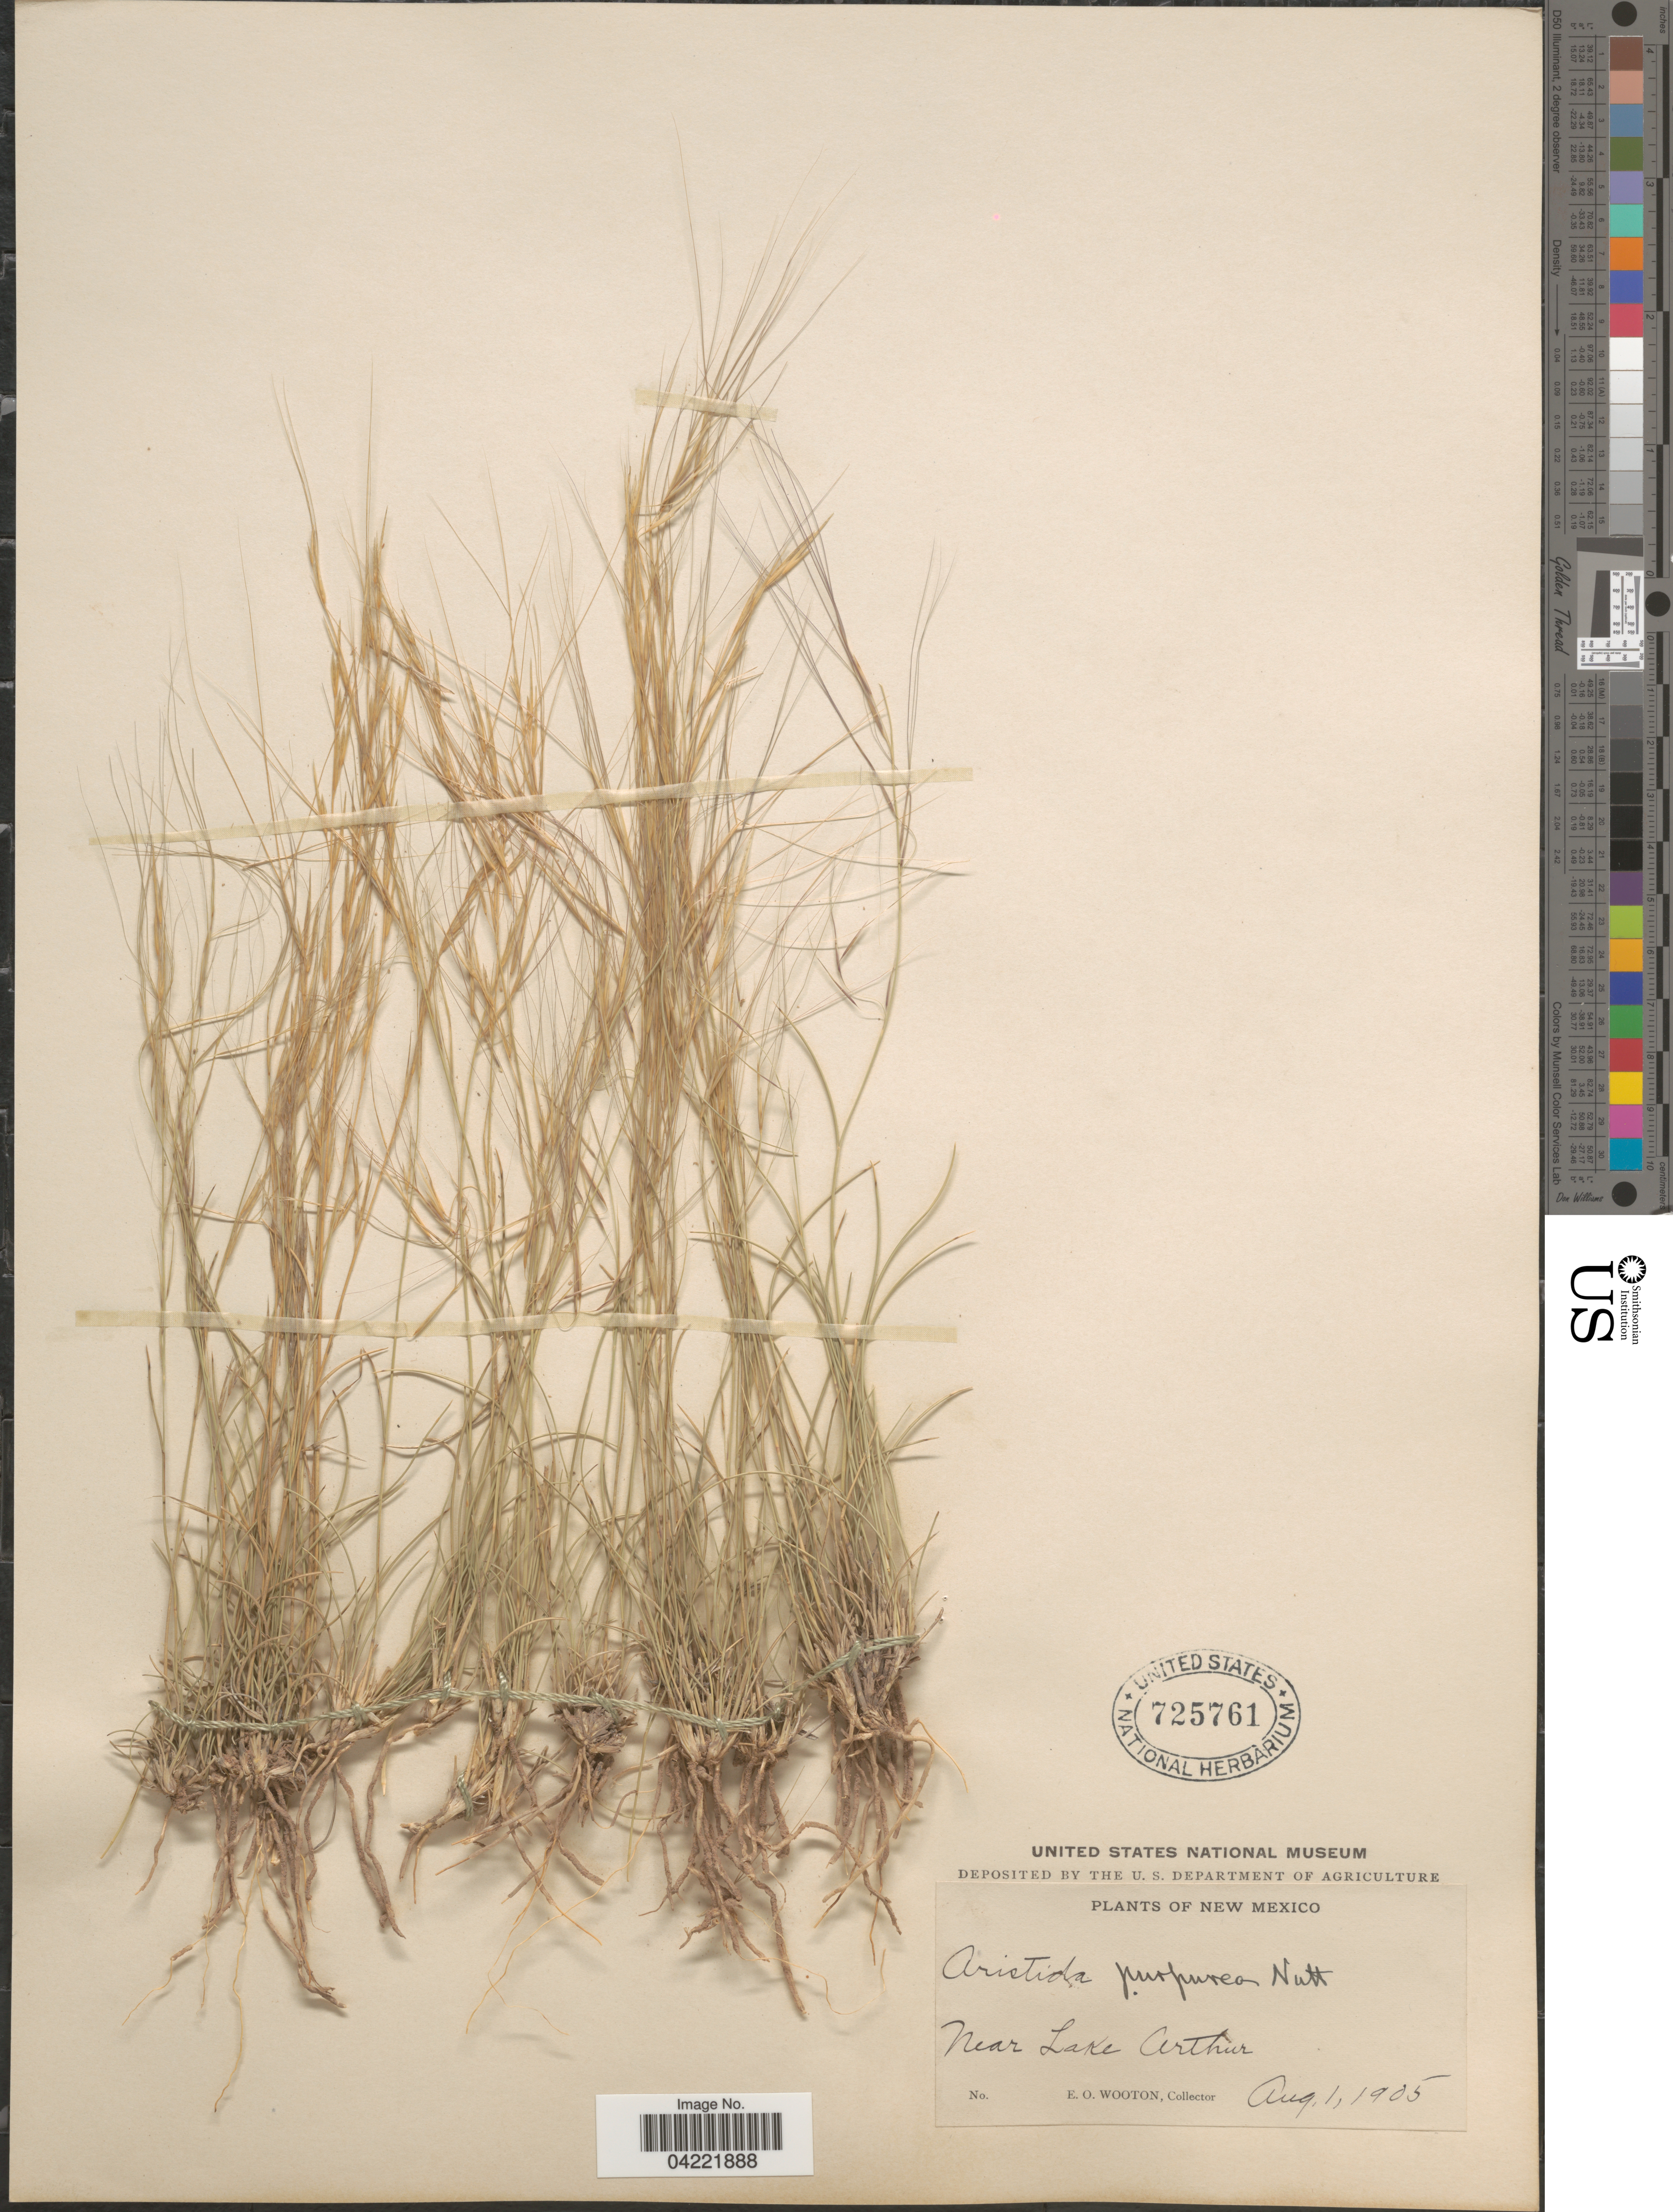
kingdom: Plantae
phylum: Tracheophyta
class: Liliopsida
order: Poales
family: Poaceae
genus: Aristida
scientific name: Aristida purpurea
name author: Nutt.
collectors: E. O. Wooton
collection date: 1905-08-01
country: United States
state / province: New Mexico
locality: Near Lake Arthur.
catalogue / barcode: US 725761